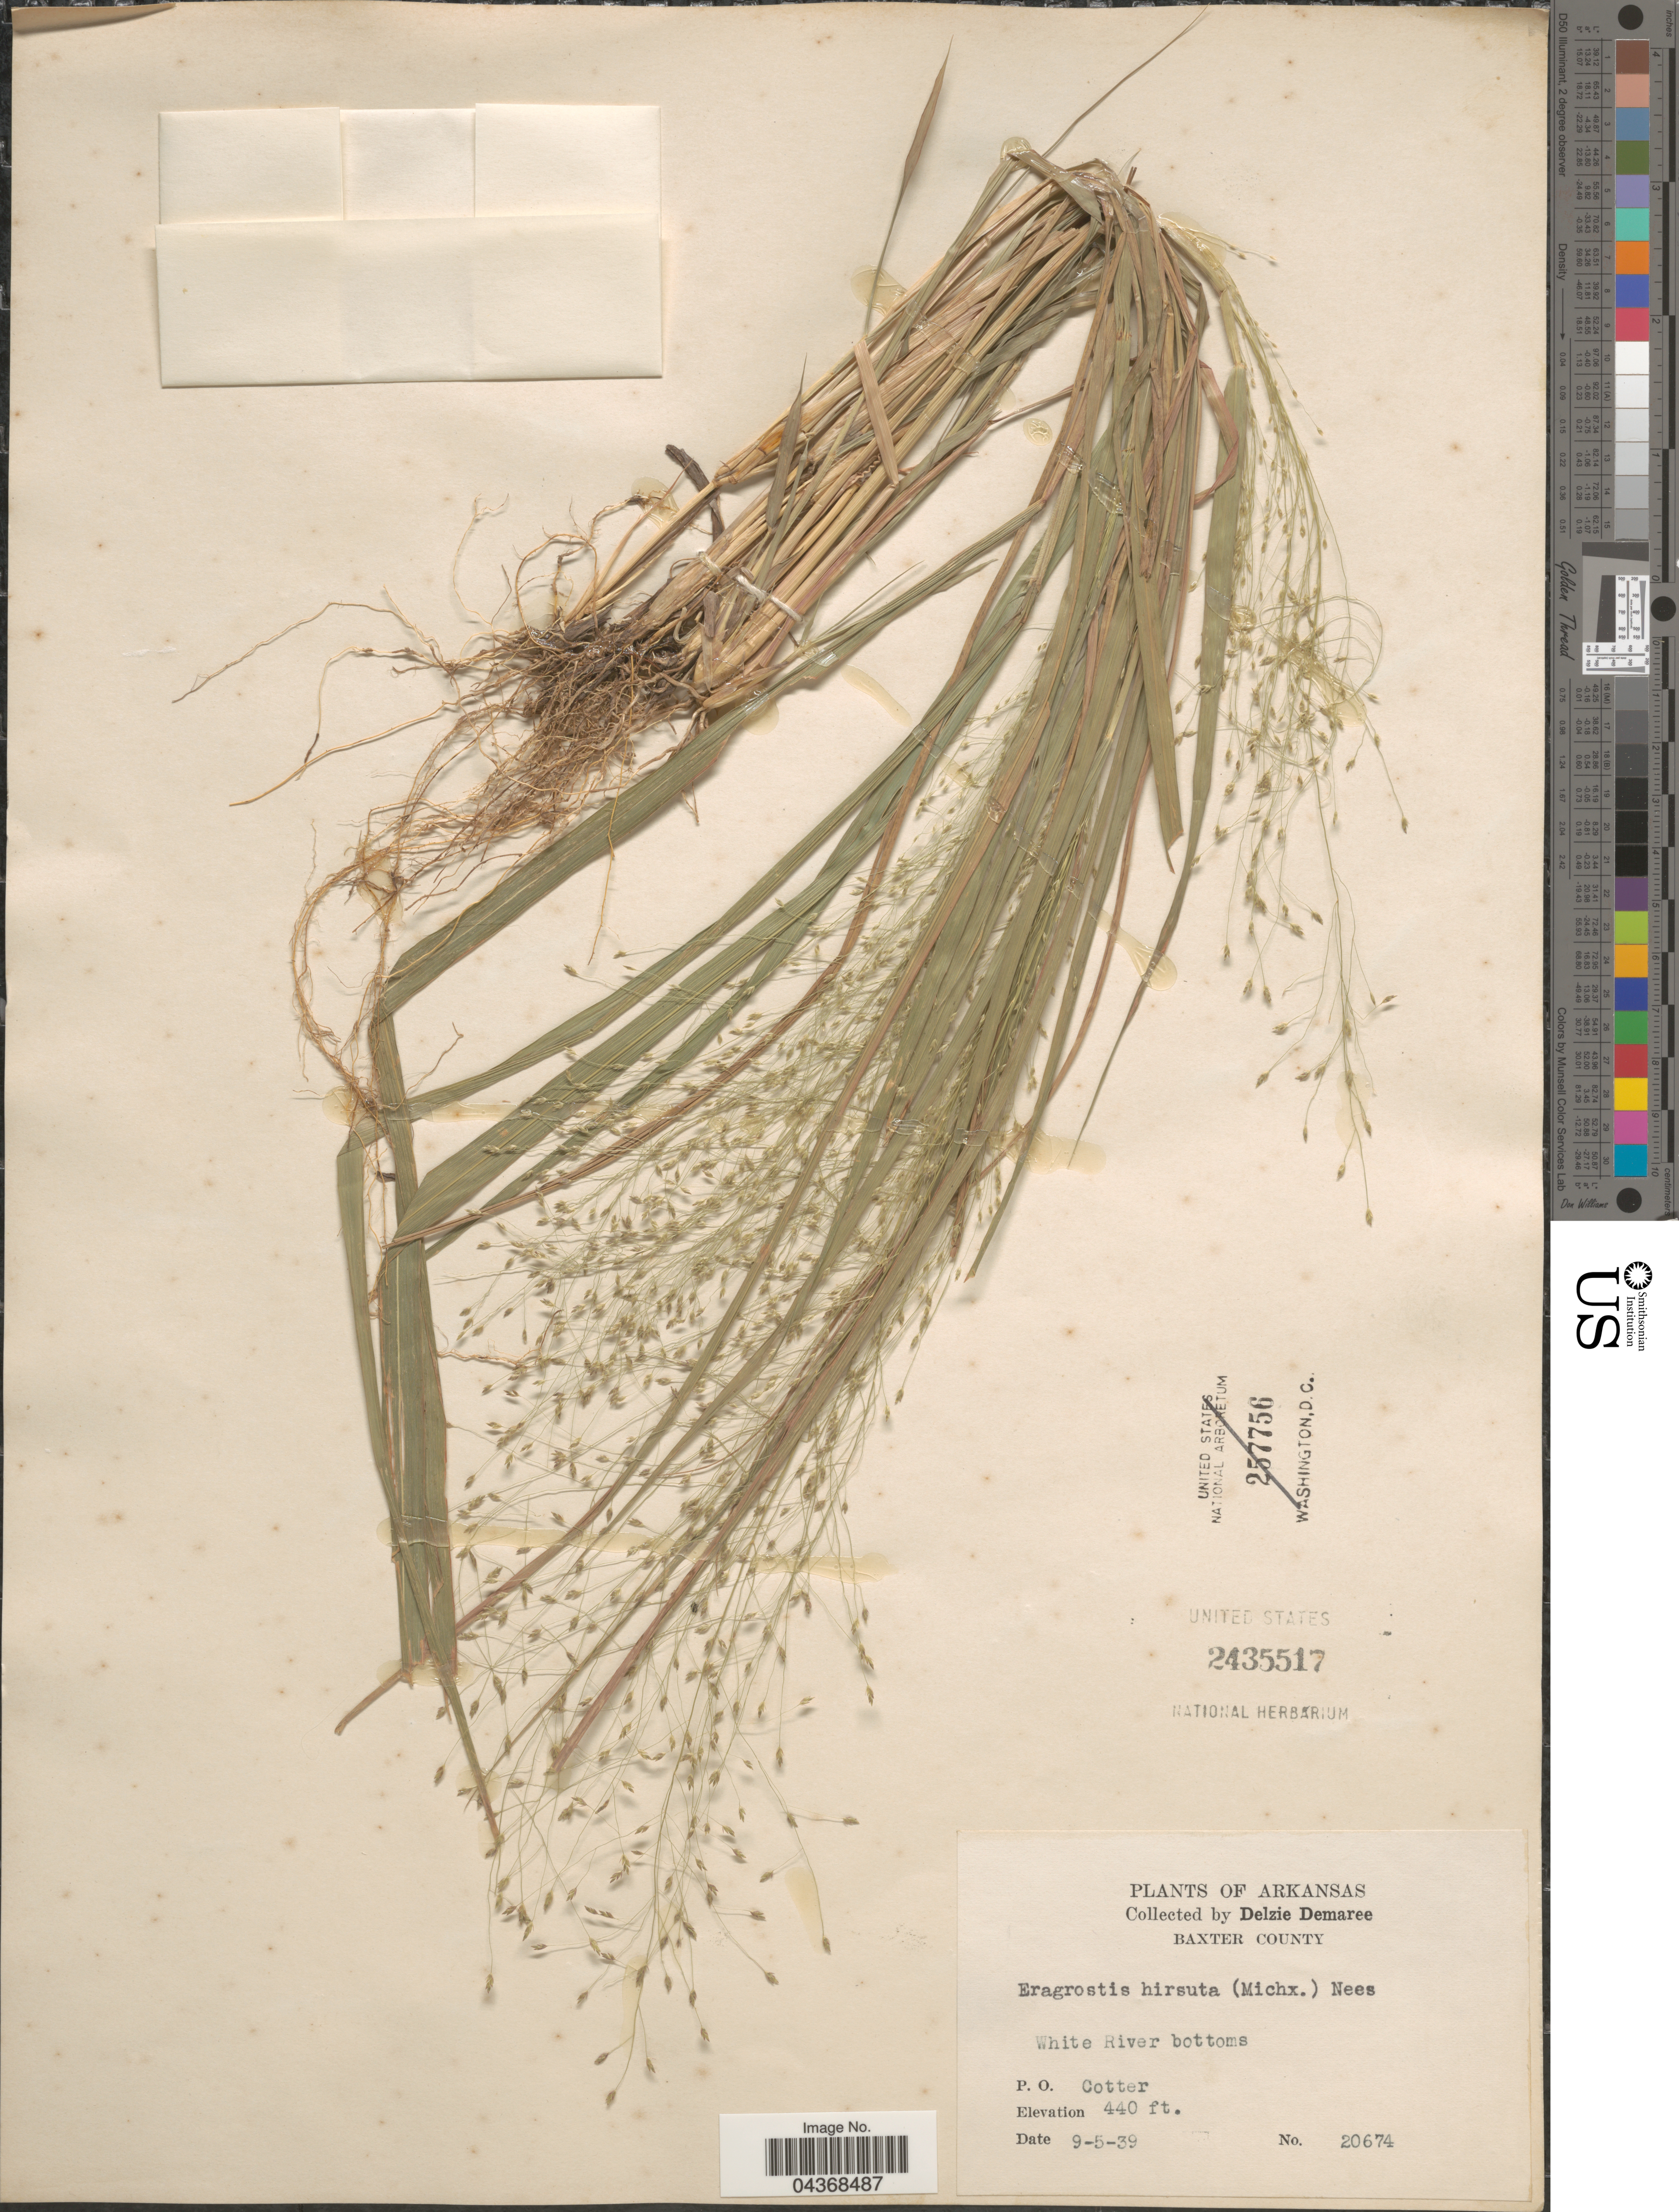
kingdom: Plantae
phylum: Tracheophyta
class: Liliopsida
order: Poales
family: Poaceae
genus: Eragrostis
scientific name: Eragrostis hirsuta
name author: (Michx.) Nees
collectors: D. Demaree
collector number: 20674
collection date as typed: Transcribed d/m/y: 5/9/39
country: United States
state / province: Arkansas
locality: Baxter County. White River bottoms. P. O. Cotter.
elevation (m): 134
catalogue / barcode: US 2435517